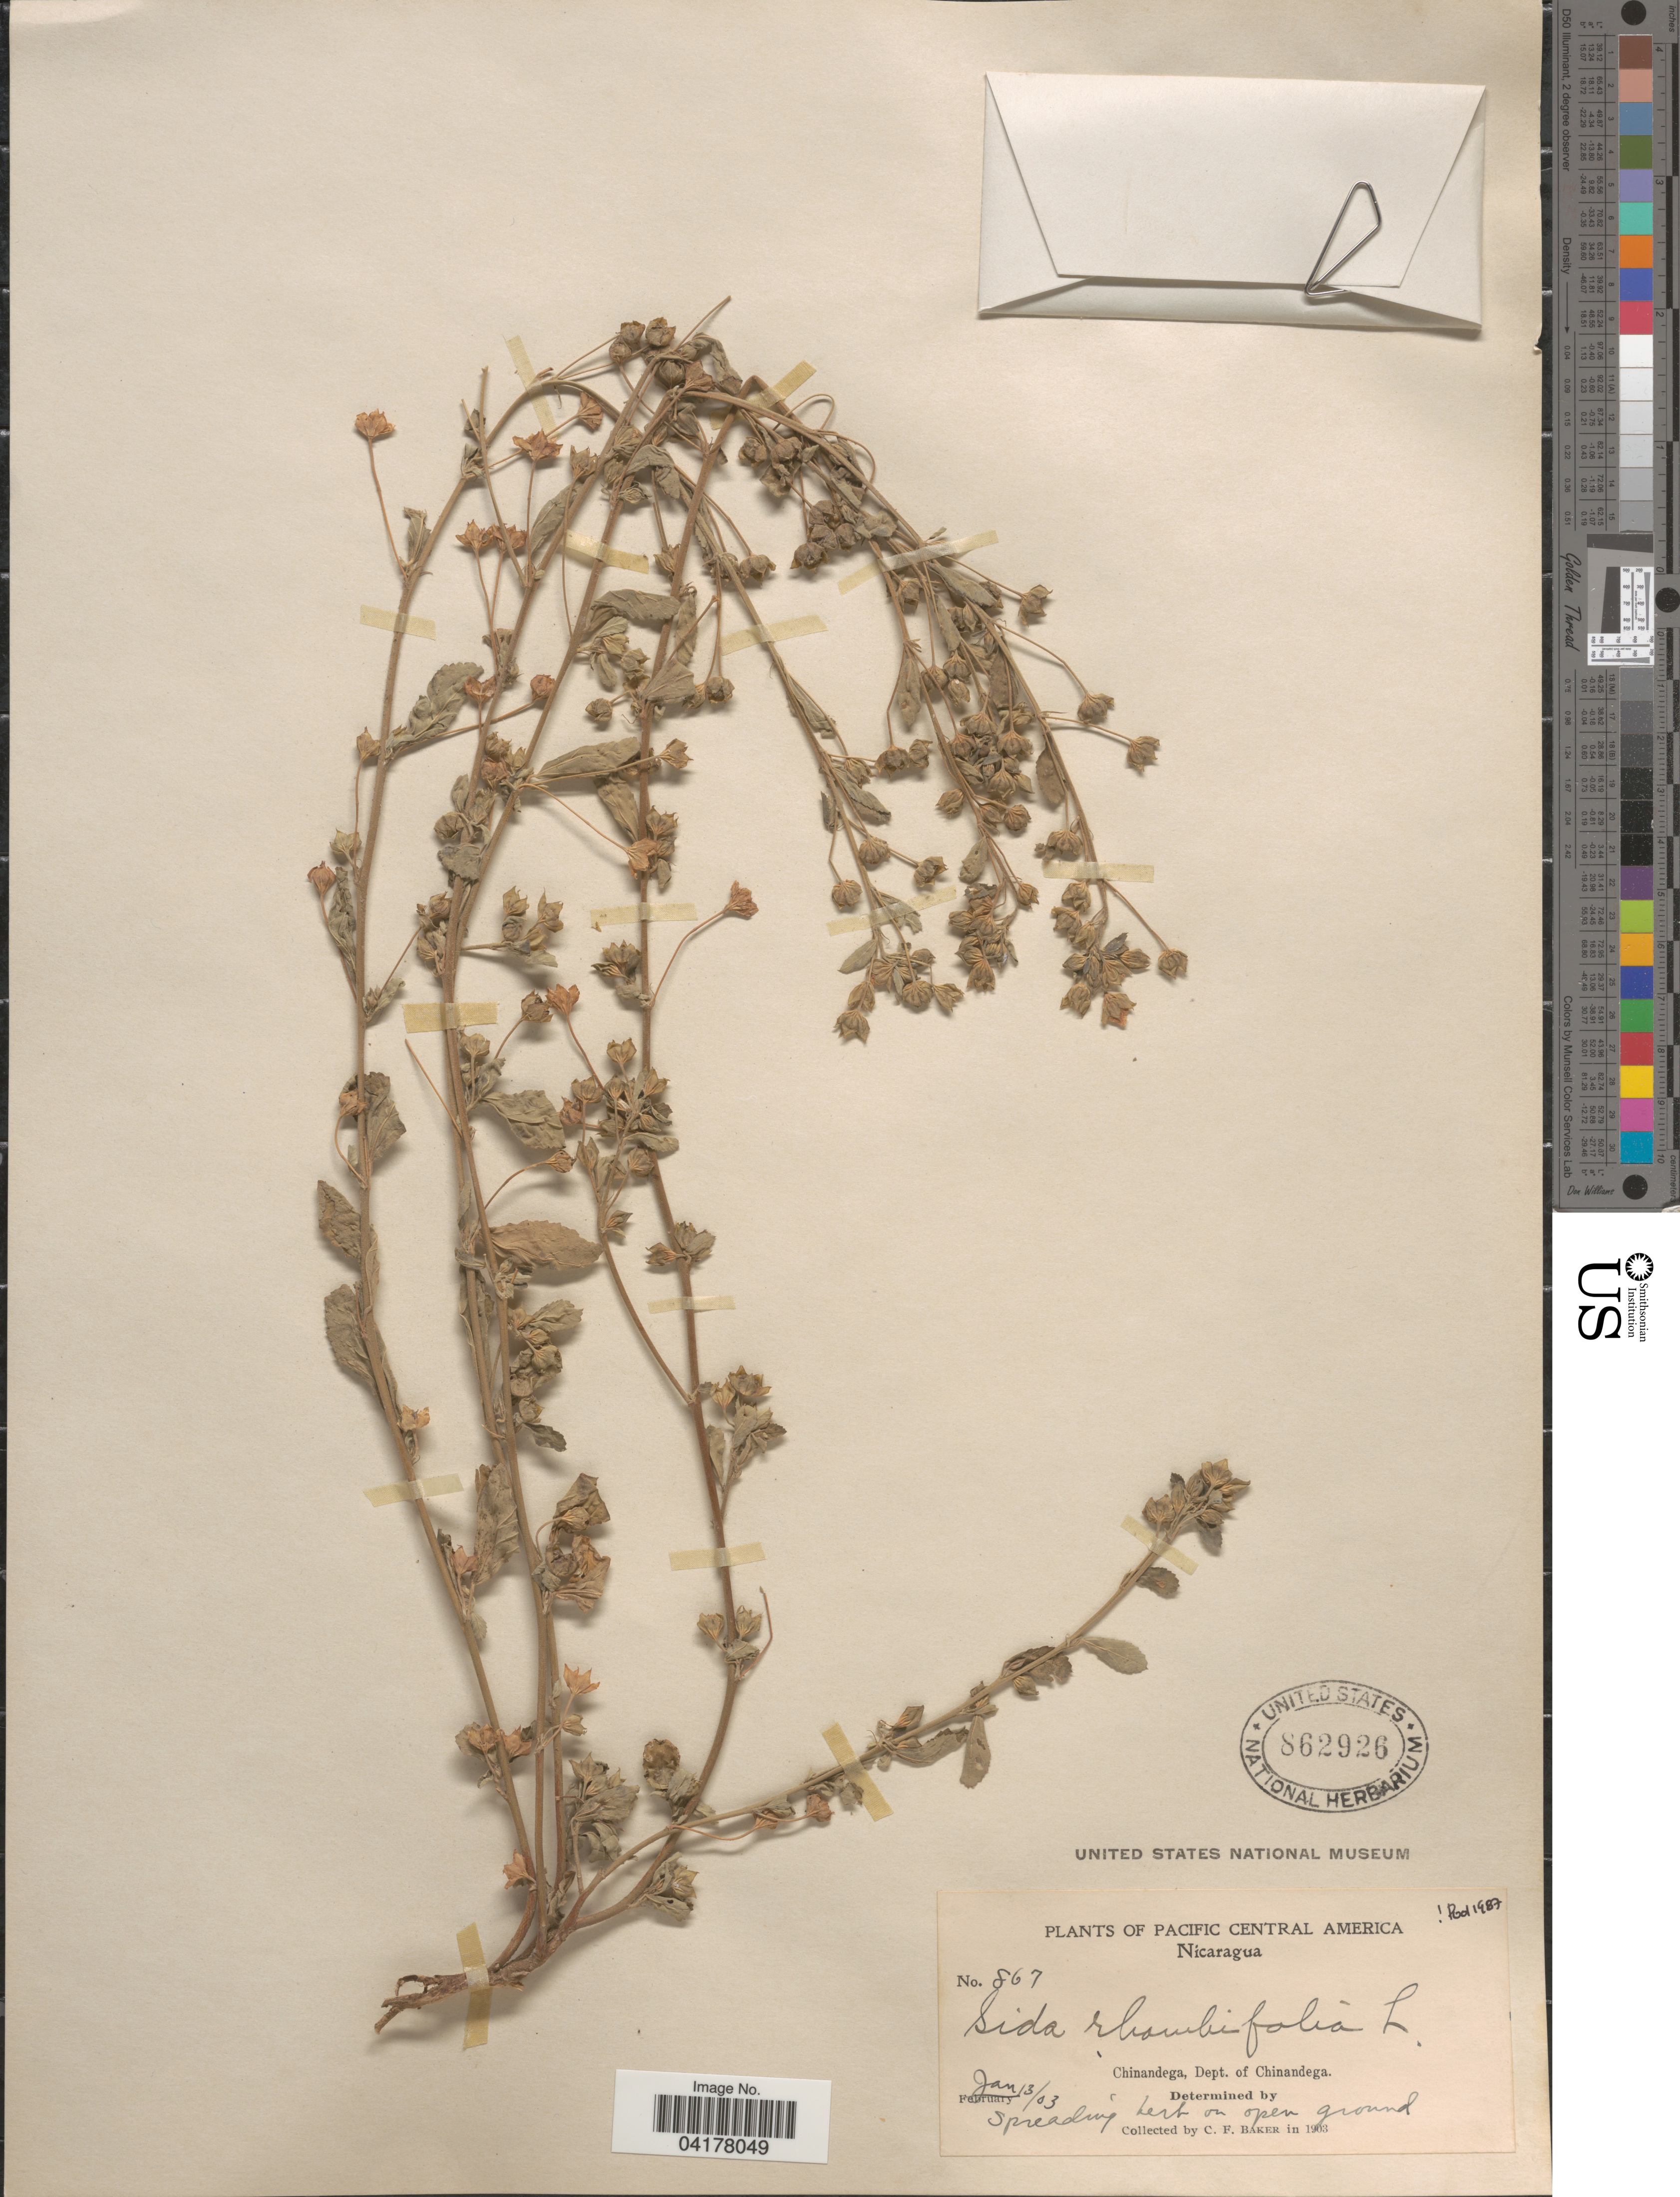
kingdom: Plantae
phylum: Tracheophyta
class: Magnoliopsida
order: Malvales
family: Malvaceae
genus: Sida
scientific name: Sida rhombifolia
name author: L.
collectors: C. F. Baker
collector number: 867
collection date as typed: Transcribed d/m/y: 13/1/3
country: Nicaragua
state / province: Chinandega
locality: Pacific Central America. Chinandega, Dept. of Chinandega.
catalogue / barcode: US 862926